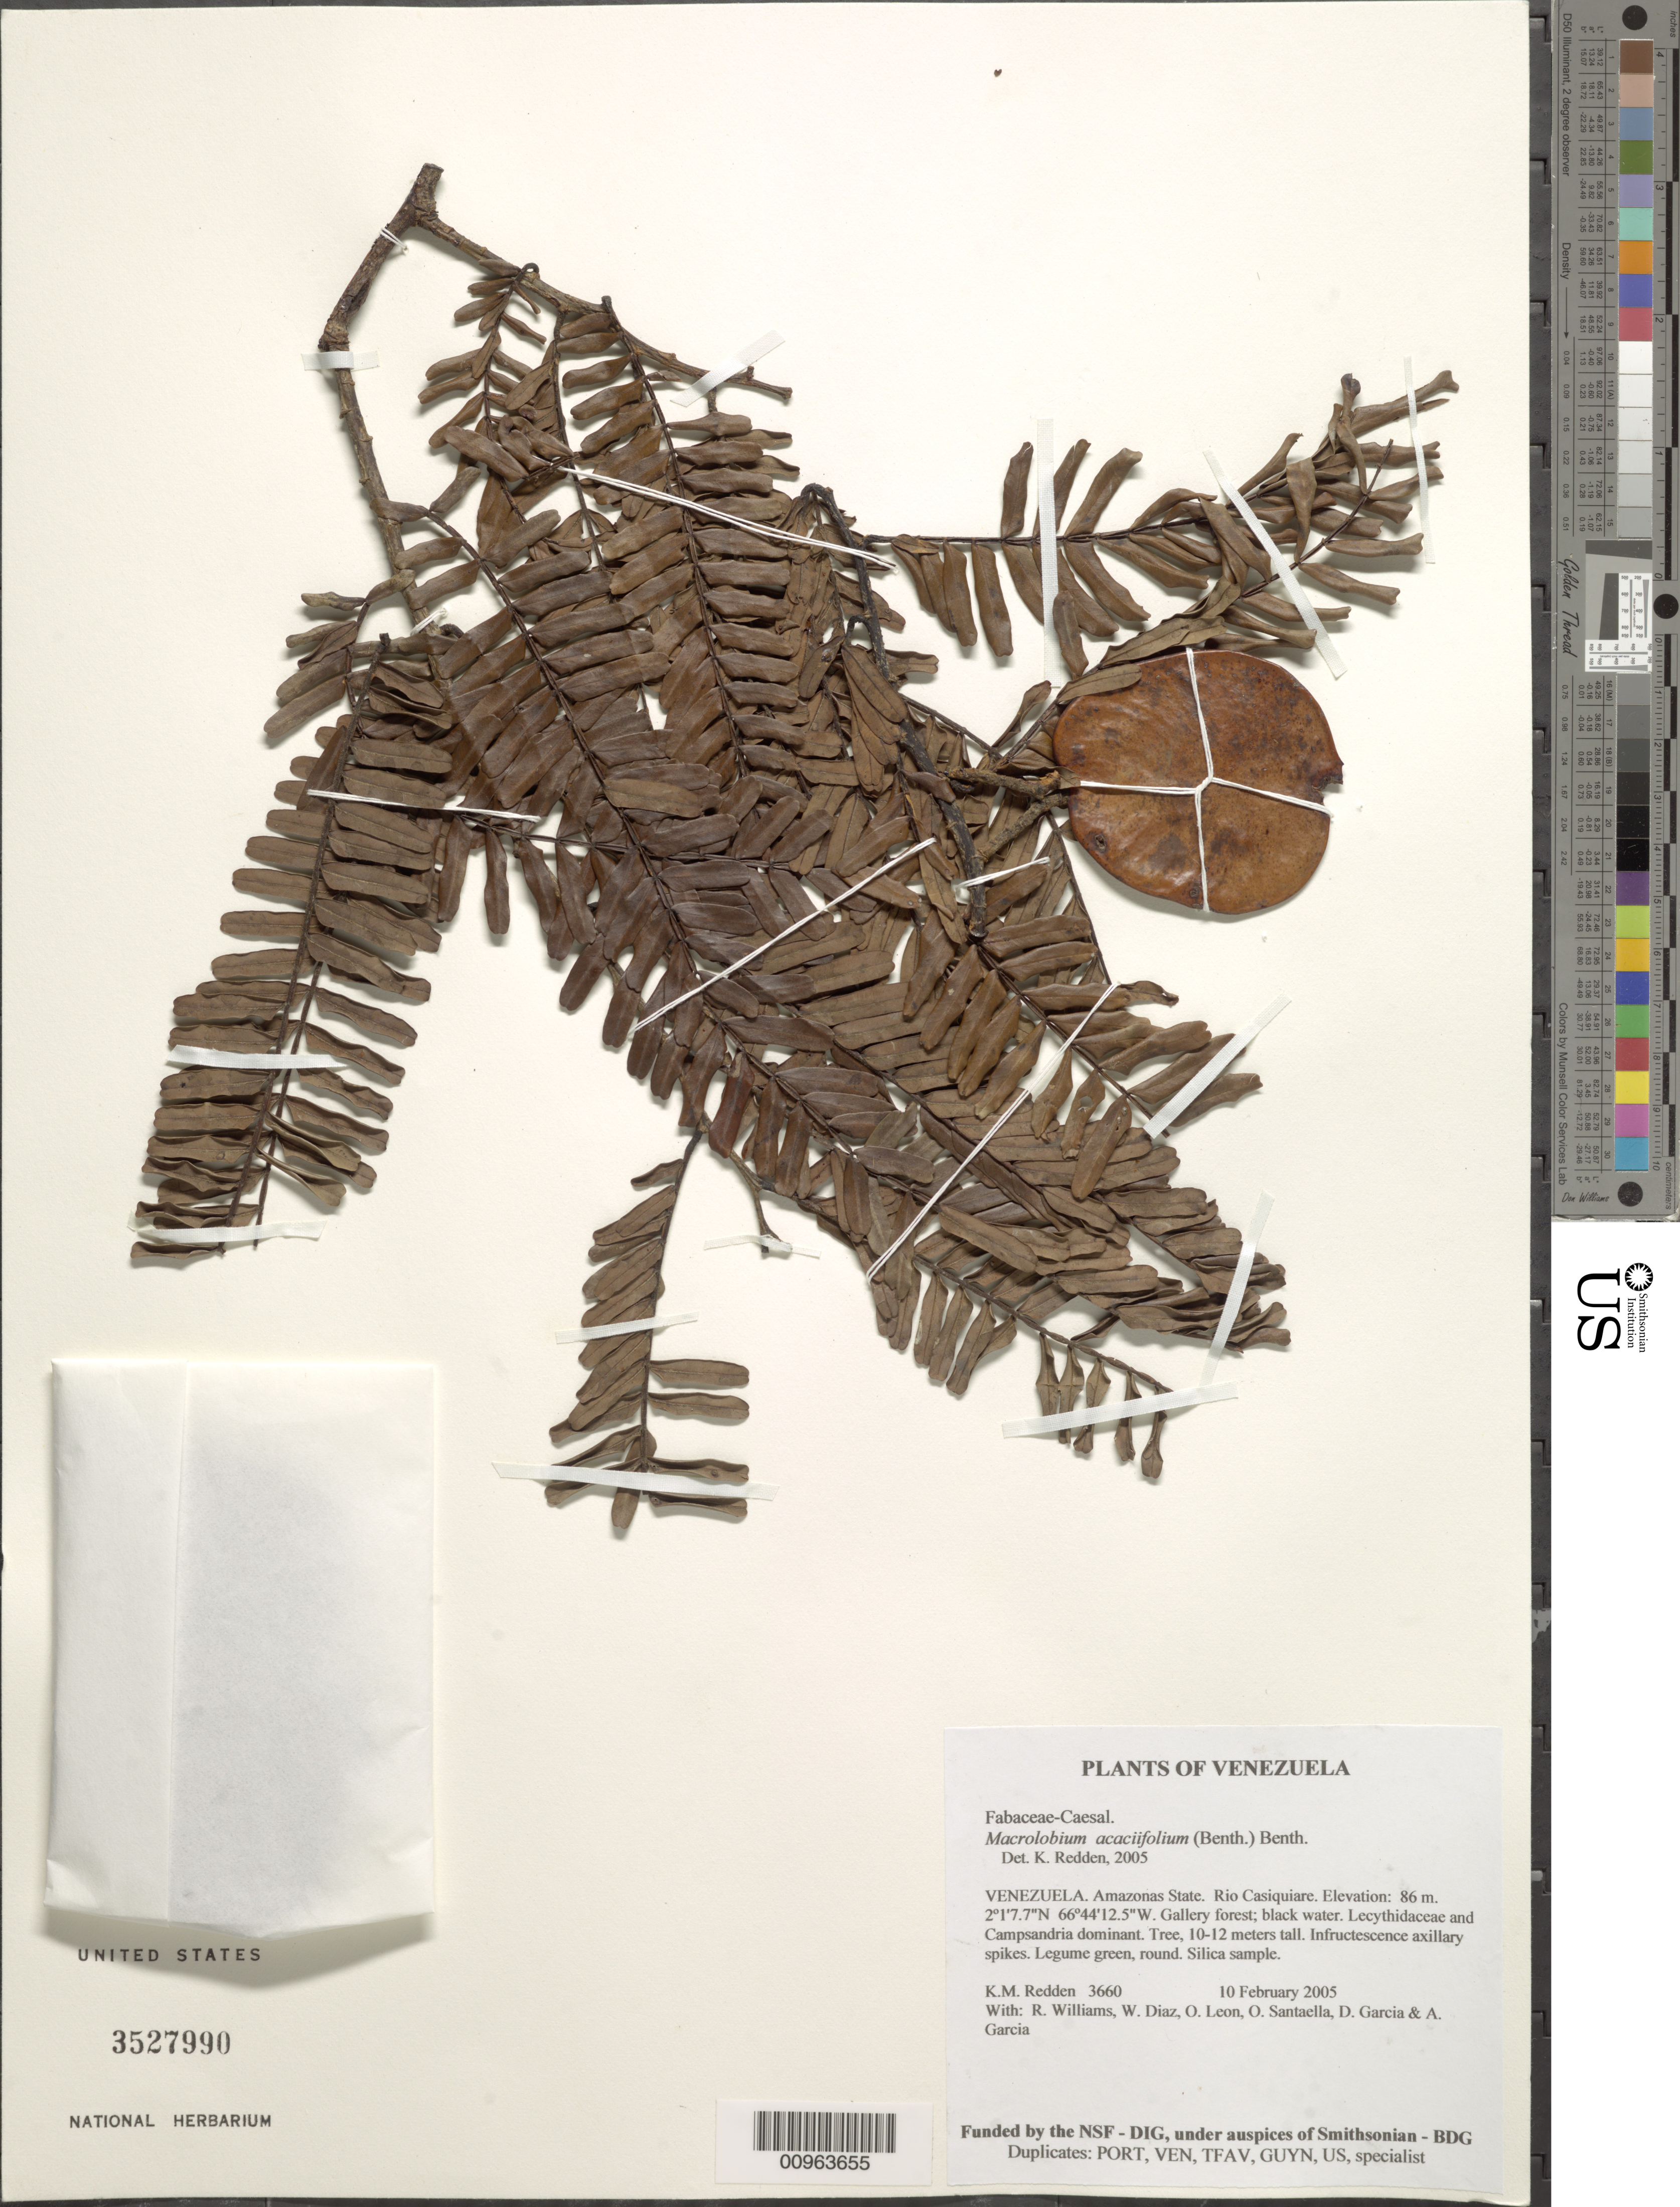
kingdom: Plantae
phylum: Tracheophyta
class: Magnoliopsida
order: Fabales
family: Fabaceae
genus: Macrolobium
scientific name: Macrolobium acaciifolium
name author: (Benth.) Benth.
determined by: Rico Arce, María de Lourdes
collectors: K. M. Redden, R. Williams, W. Díaz P., O. León, O. Santaella, D. Garcia & A. Garcia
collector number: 3660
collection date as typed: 10 February 2005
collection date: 2005-02-10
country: Venezuela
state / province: Amazonas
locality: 23 - Rio Casiquiare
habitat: Gallery forest; black water. Lecythidaceae and Campsiandra dominant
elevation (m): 86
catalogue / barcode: US 3527990